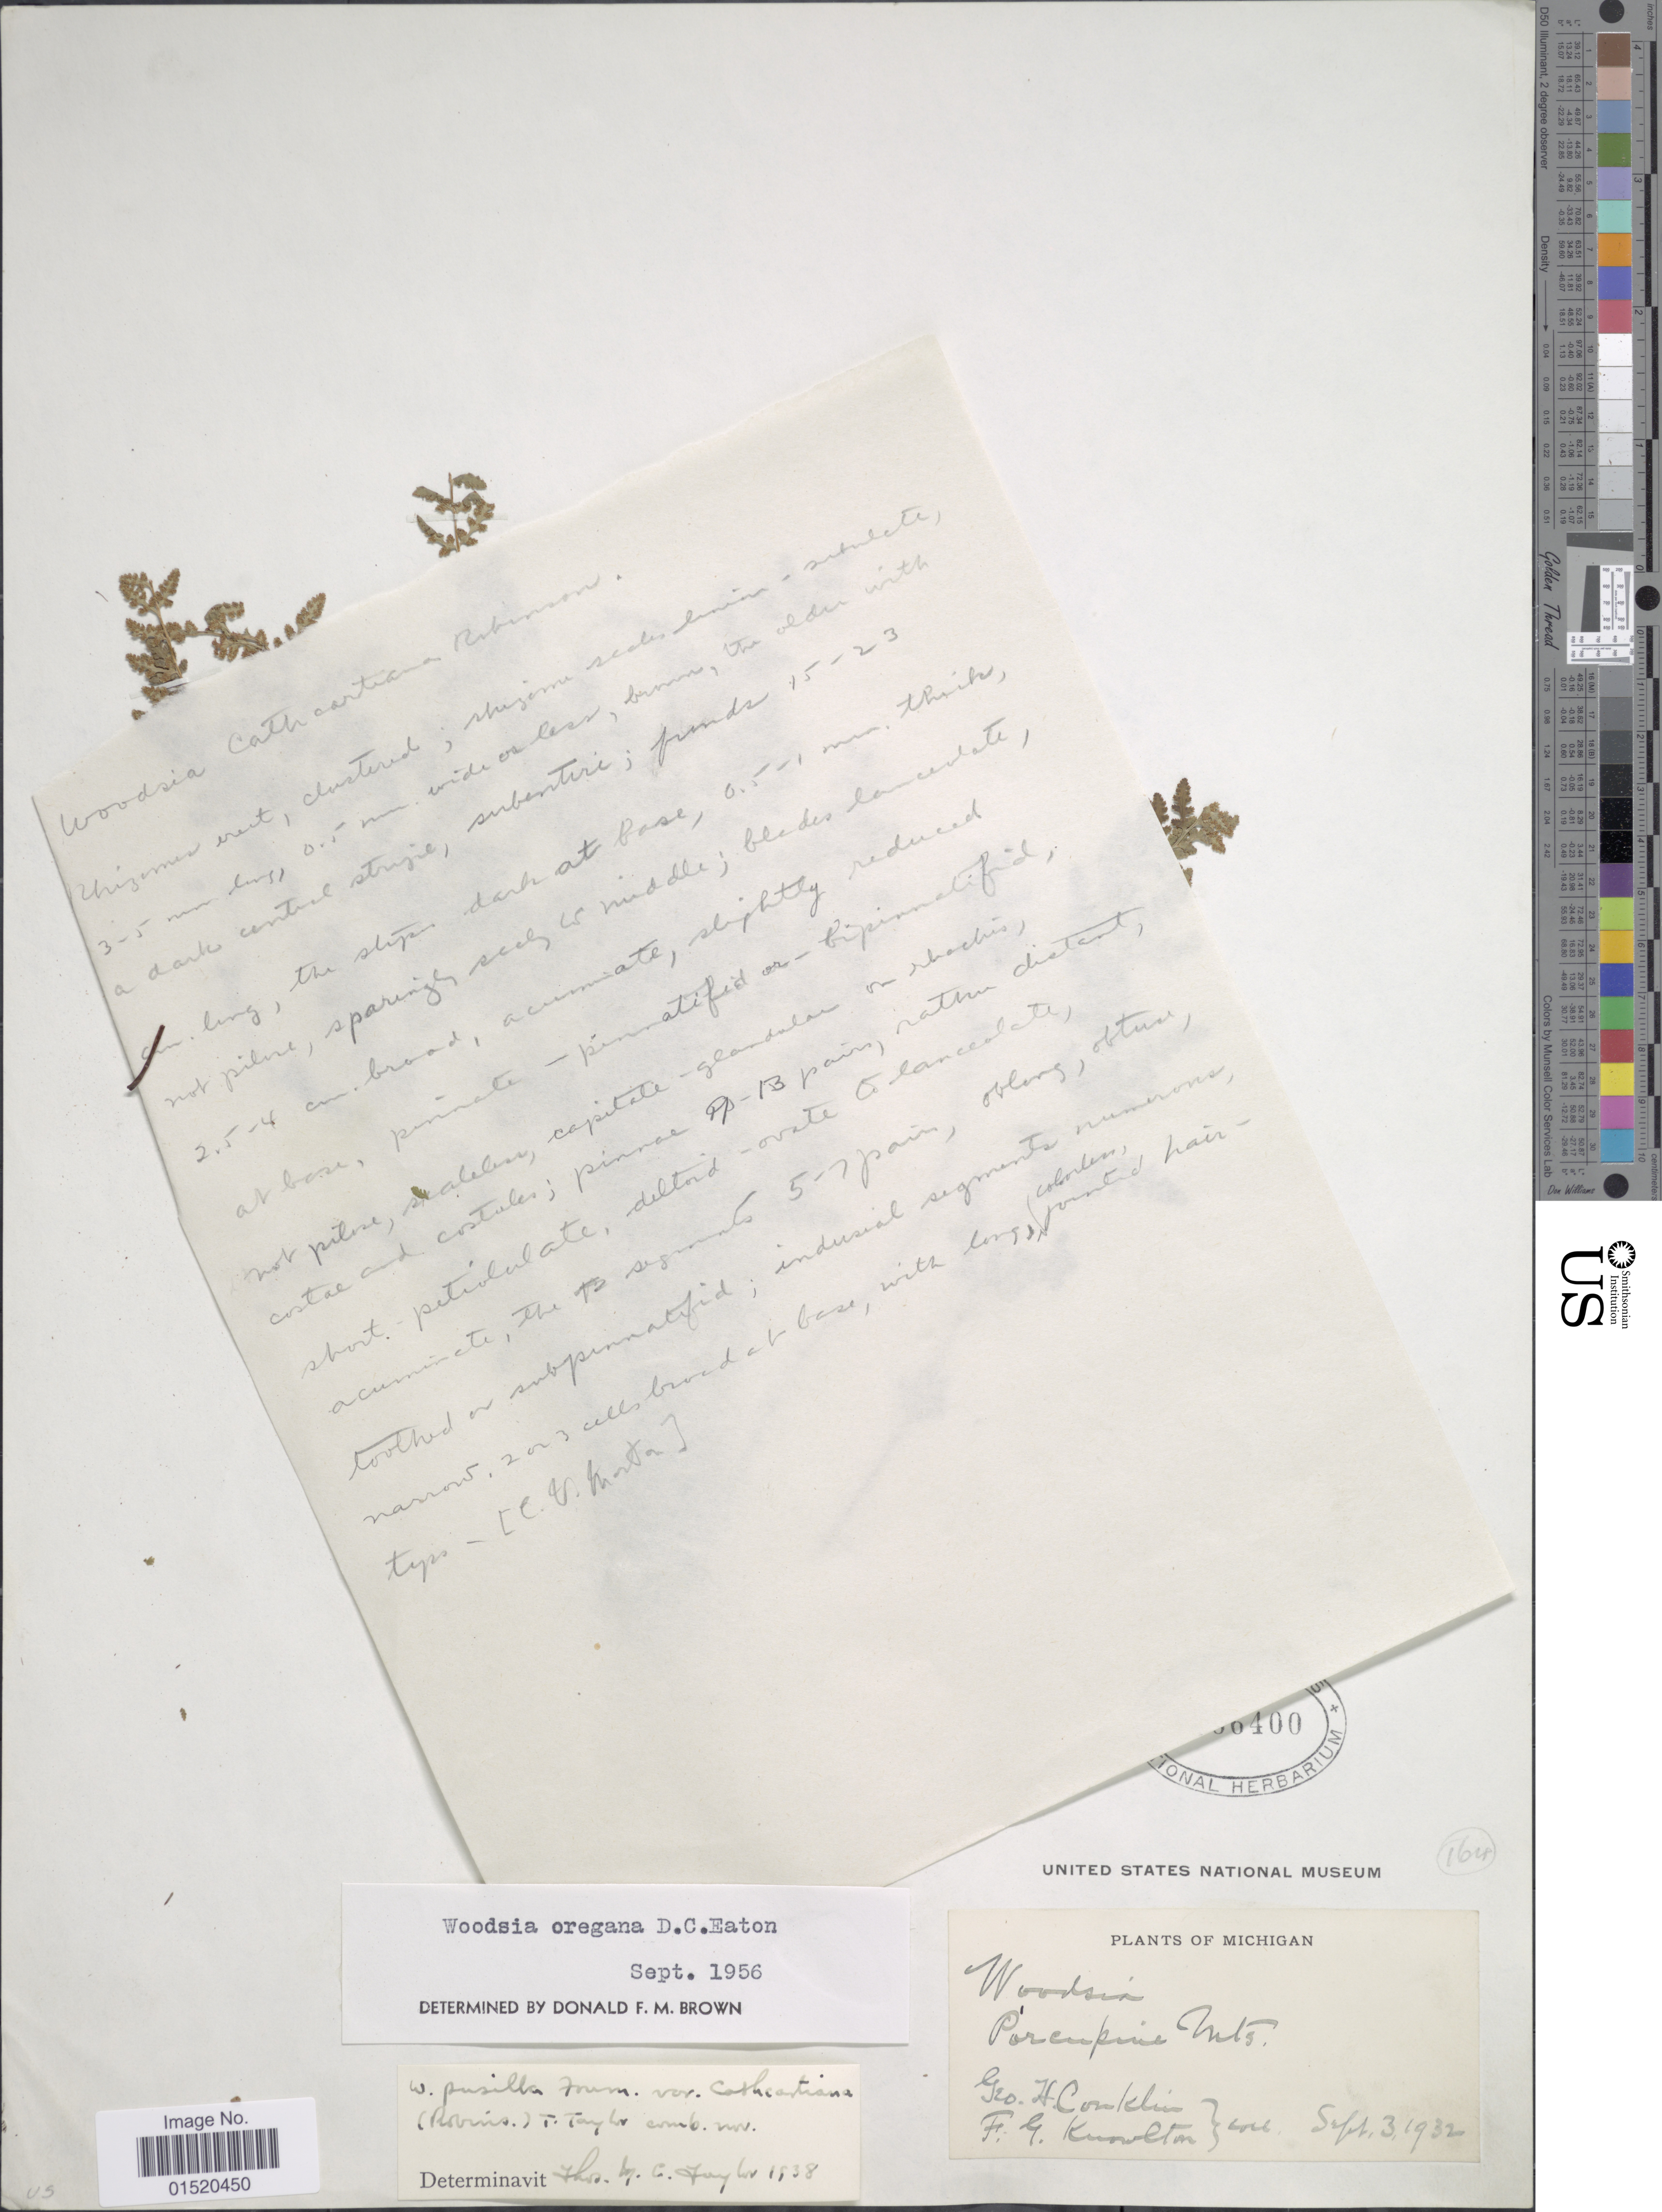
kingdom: Plantae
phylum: Tracheophyta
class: Polypodiopsida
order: Polypodiales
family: Woodsiaceae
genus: Woodsia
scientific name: Woodsia oregana var. cathcartiana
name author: (B.L. Rob.) C.V. Morton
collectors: G. Conklin & F. Knowlton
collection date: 1932-09-03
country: United States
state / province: Michigan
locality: Porcupine Mts